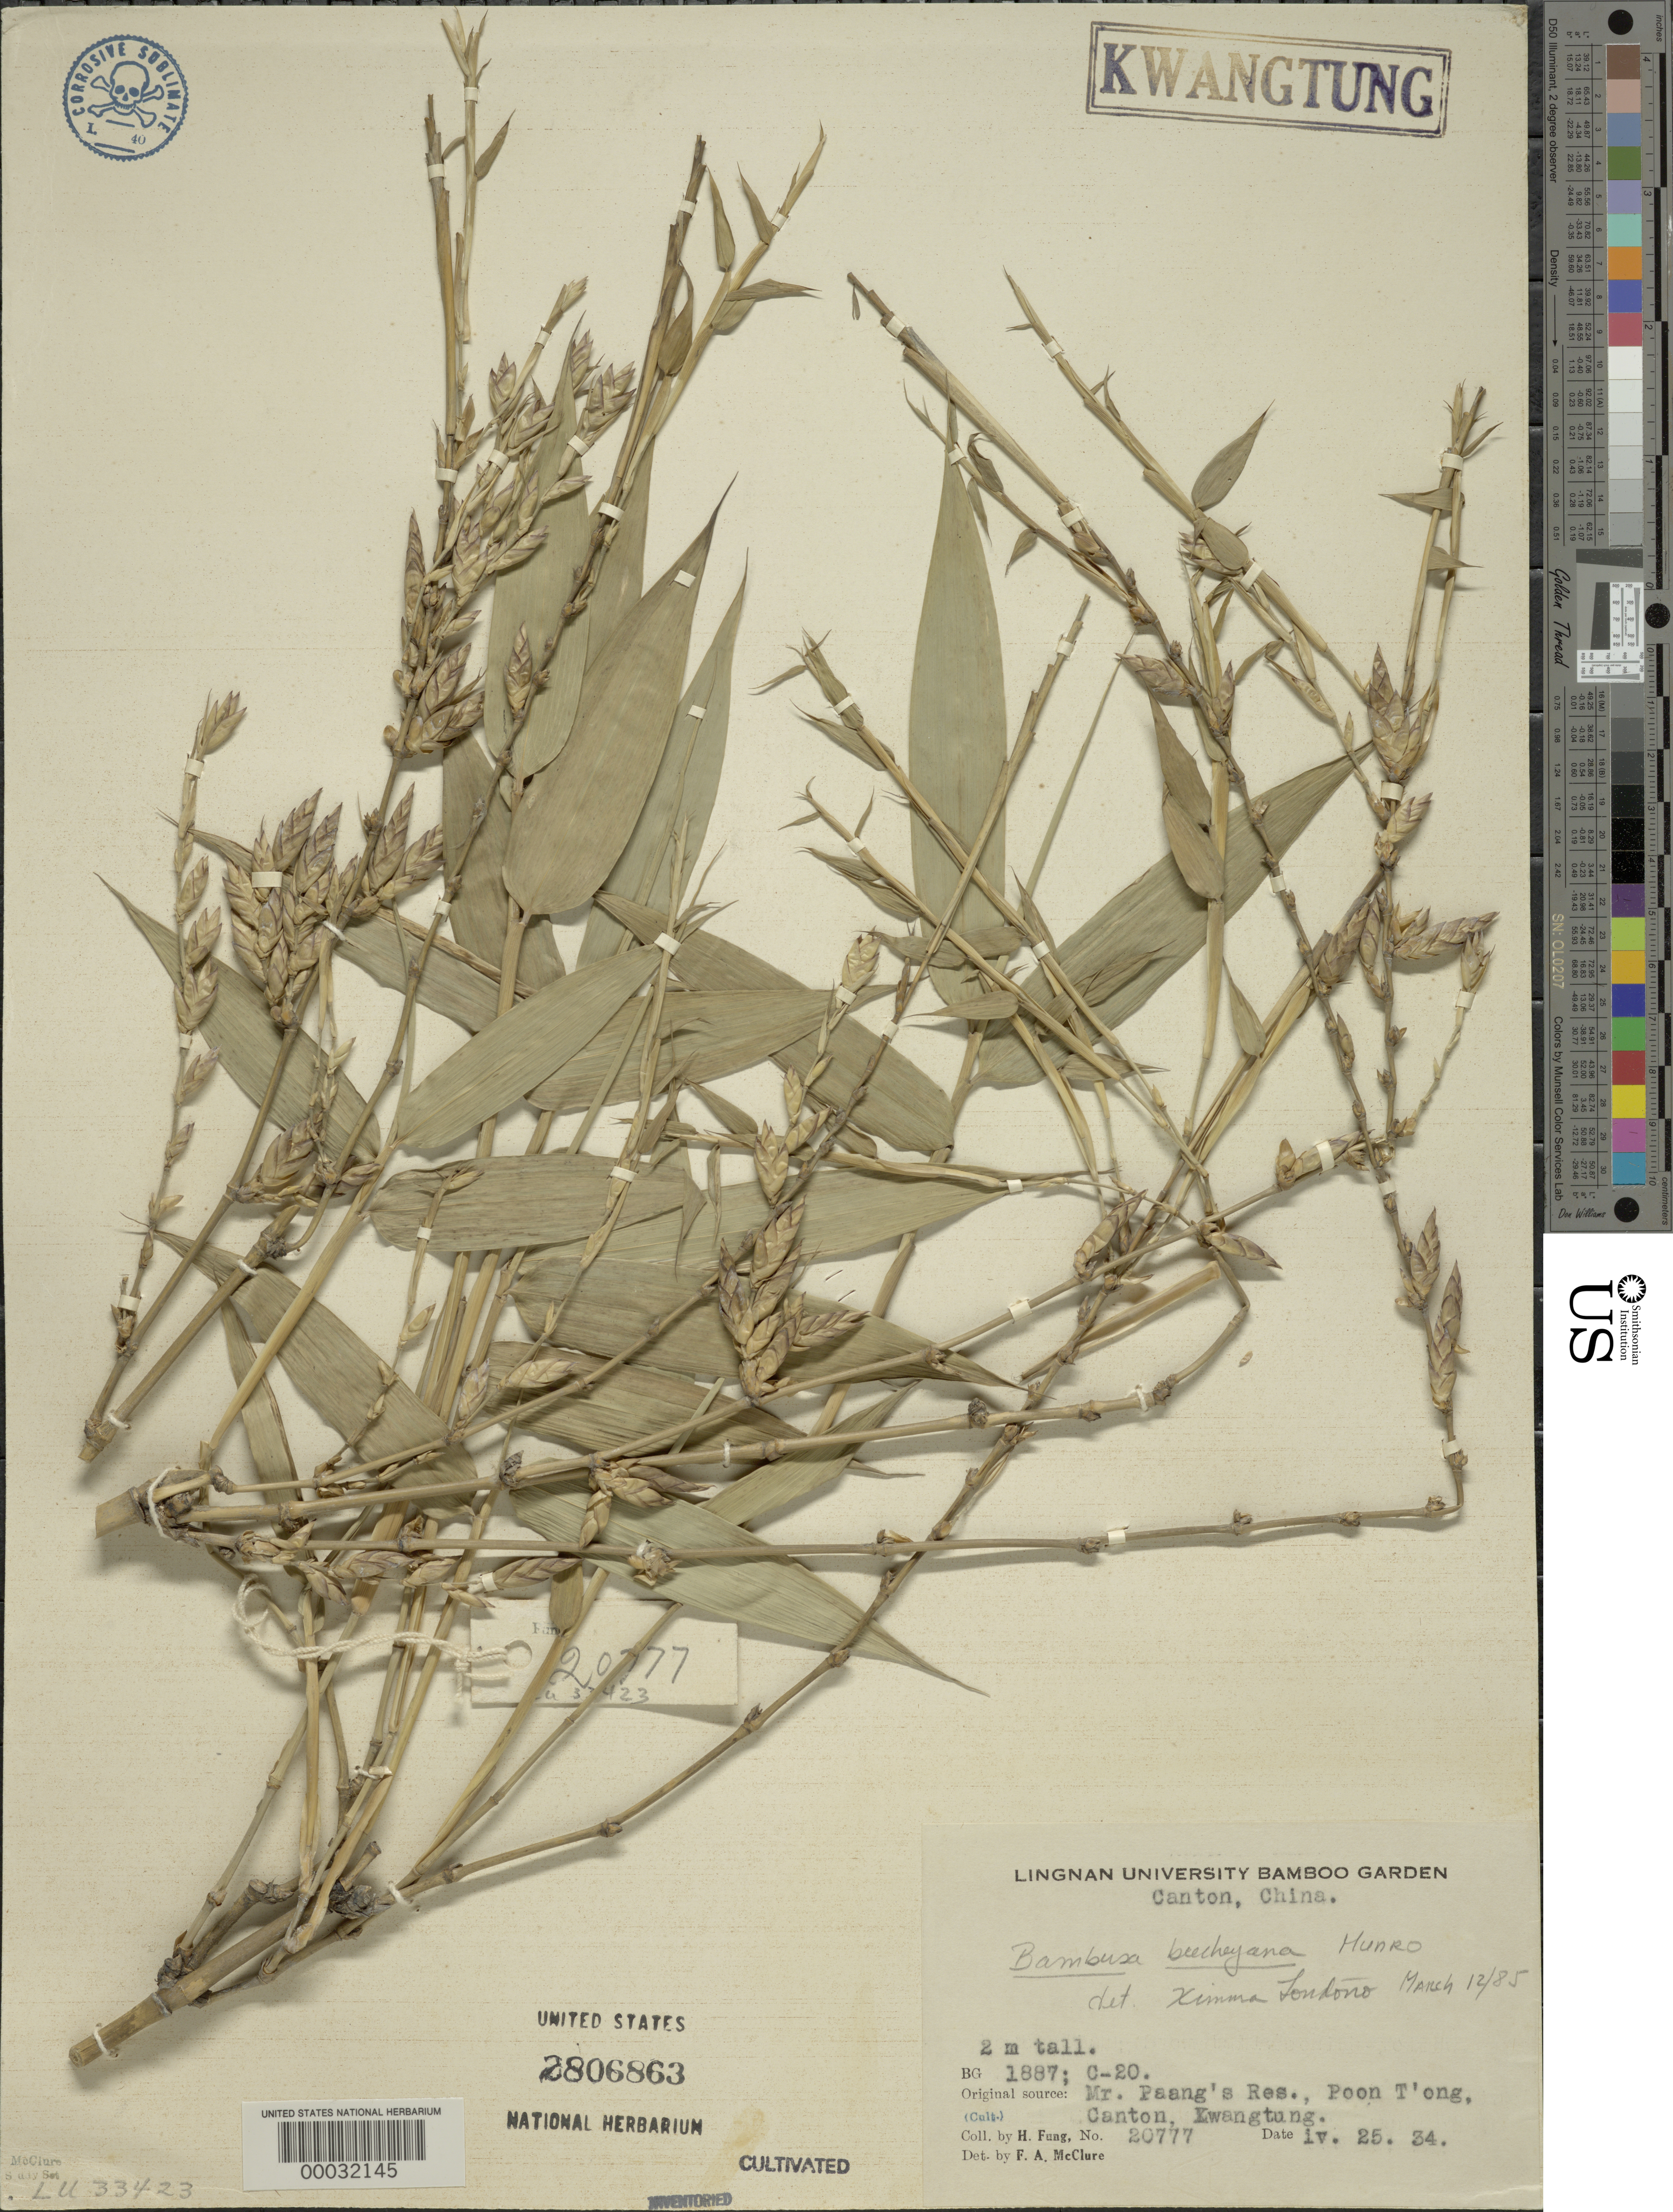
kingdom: Plantae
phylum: Tracheophyta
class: Liliopsida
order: Poales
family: Poaceae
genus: Bambusa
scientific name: Bambusa beecheyana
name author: Munro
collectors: H. L. Fung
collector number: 20777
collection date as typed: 25 Apr 1934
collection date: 1934-04-25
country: China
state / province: Guangdong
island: Honam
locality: Cingnan univ. bamboo garden-poon yu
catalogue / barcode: US 2806863